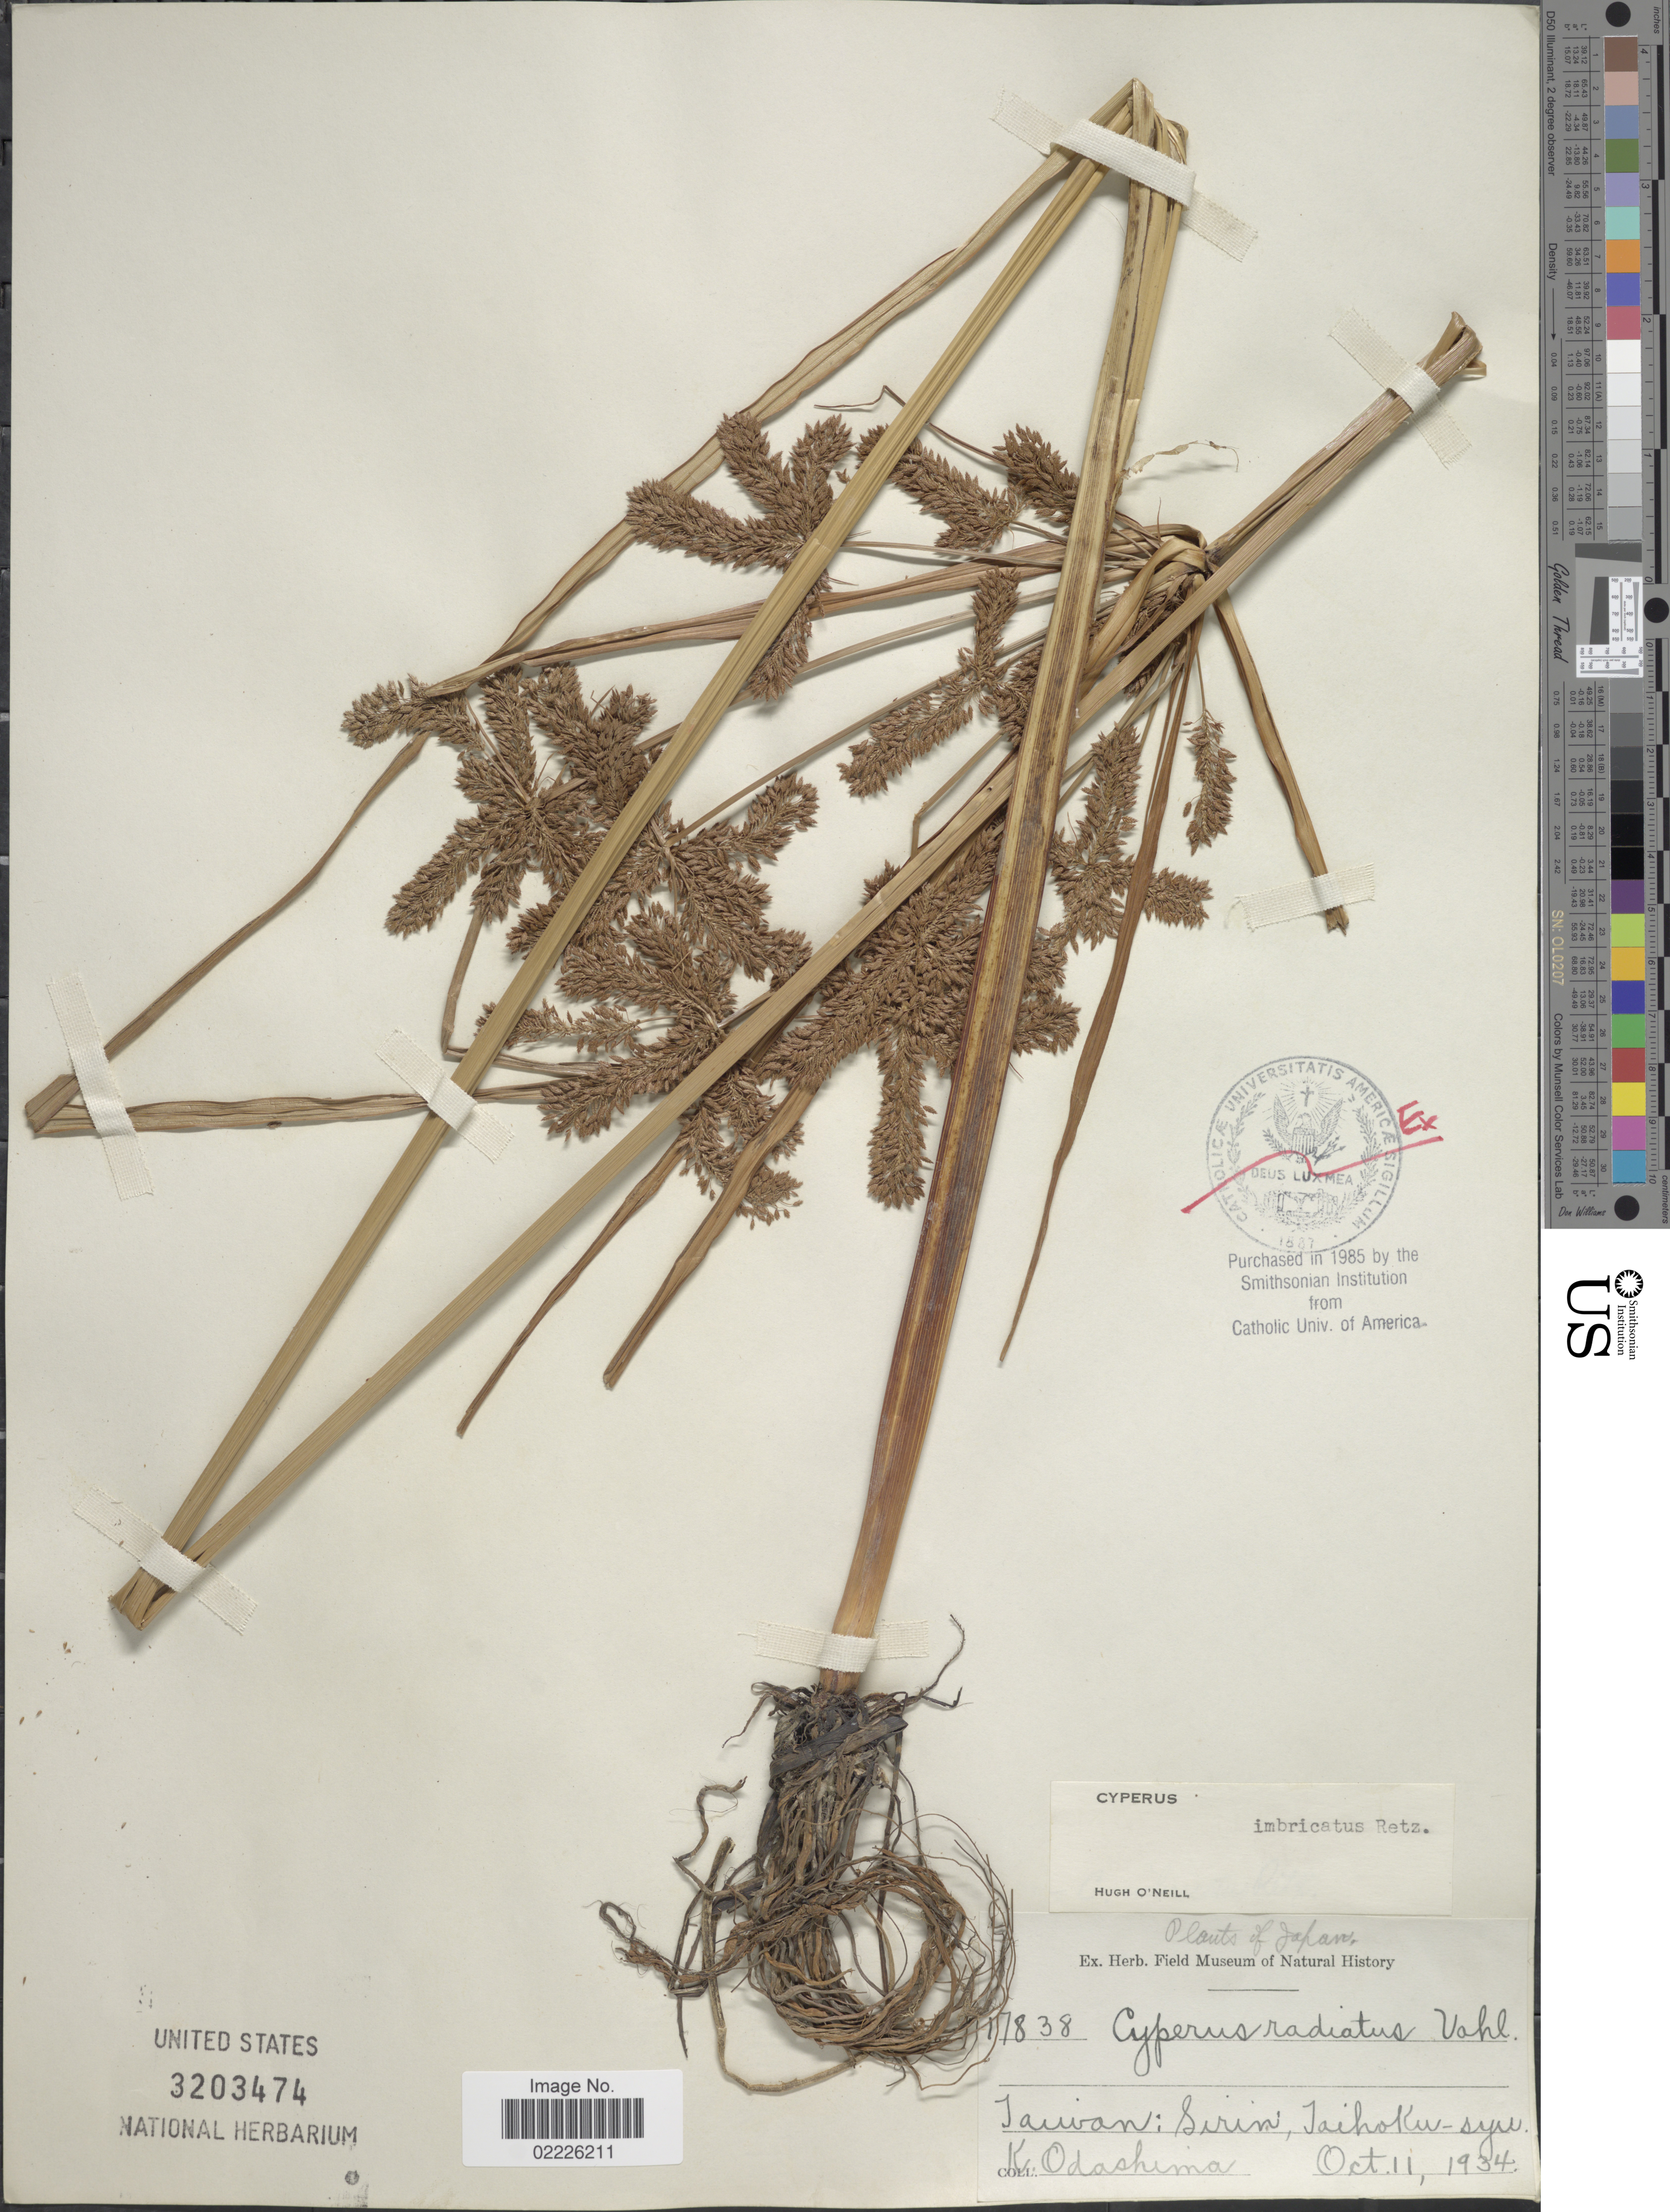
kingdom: Plantae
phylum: Tracheophyta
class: Liliopsida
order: Poales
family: Cyperaceae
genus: Cyperus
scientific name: Cyperus imbricatus Retz.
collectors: K. Odashima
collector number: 17838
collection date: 1934-10-11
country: Taiwan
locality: Taiwan, Sirin , Taihoku-syu.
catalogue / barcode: US 3203474